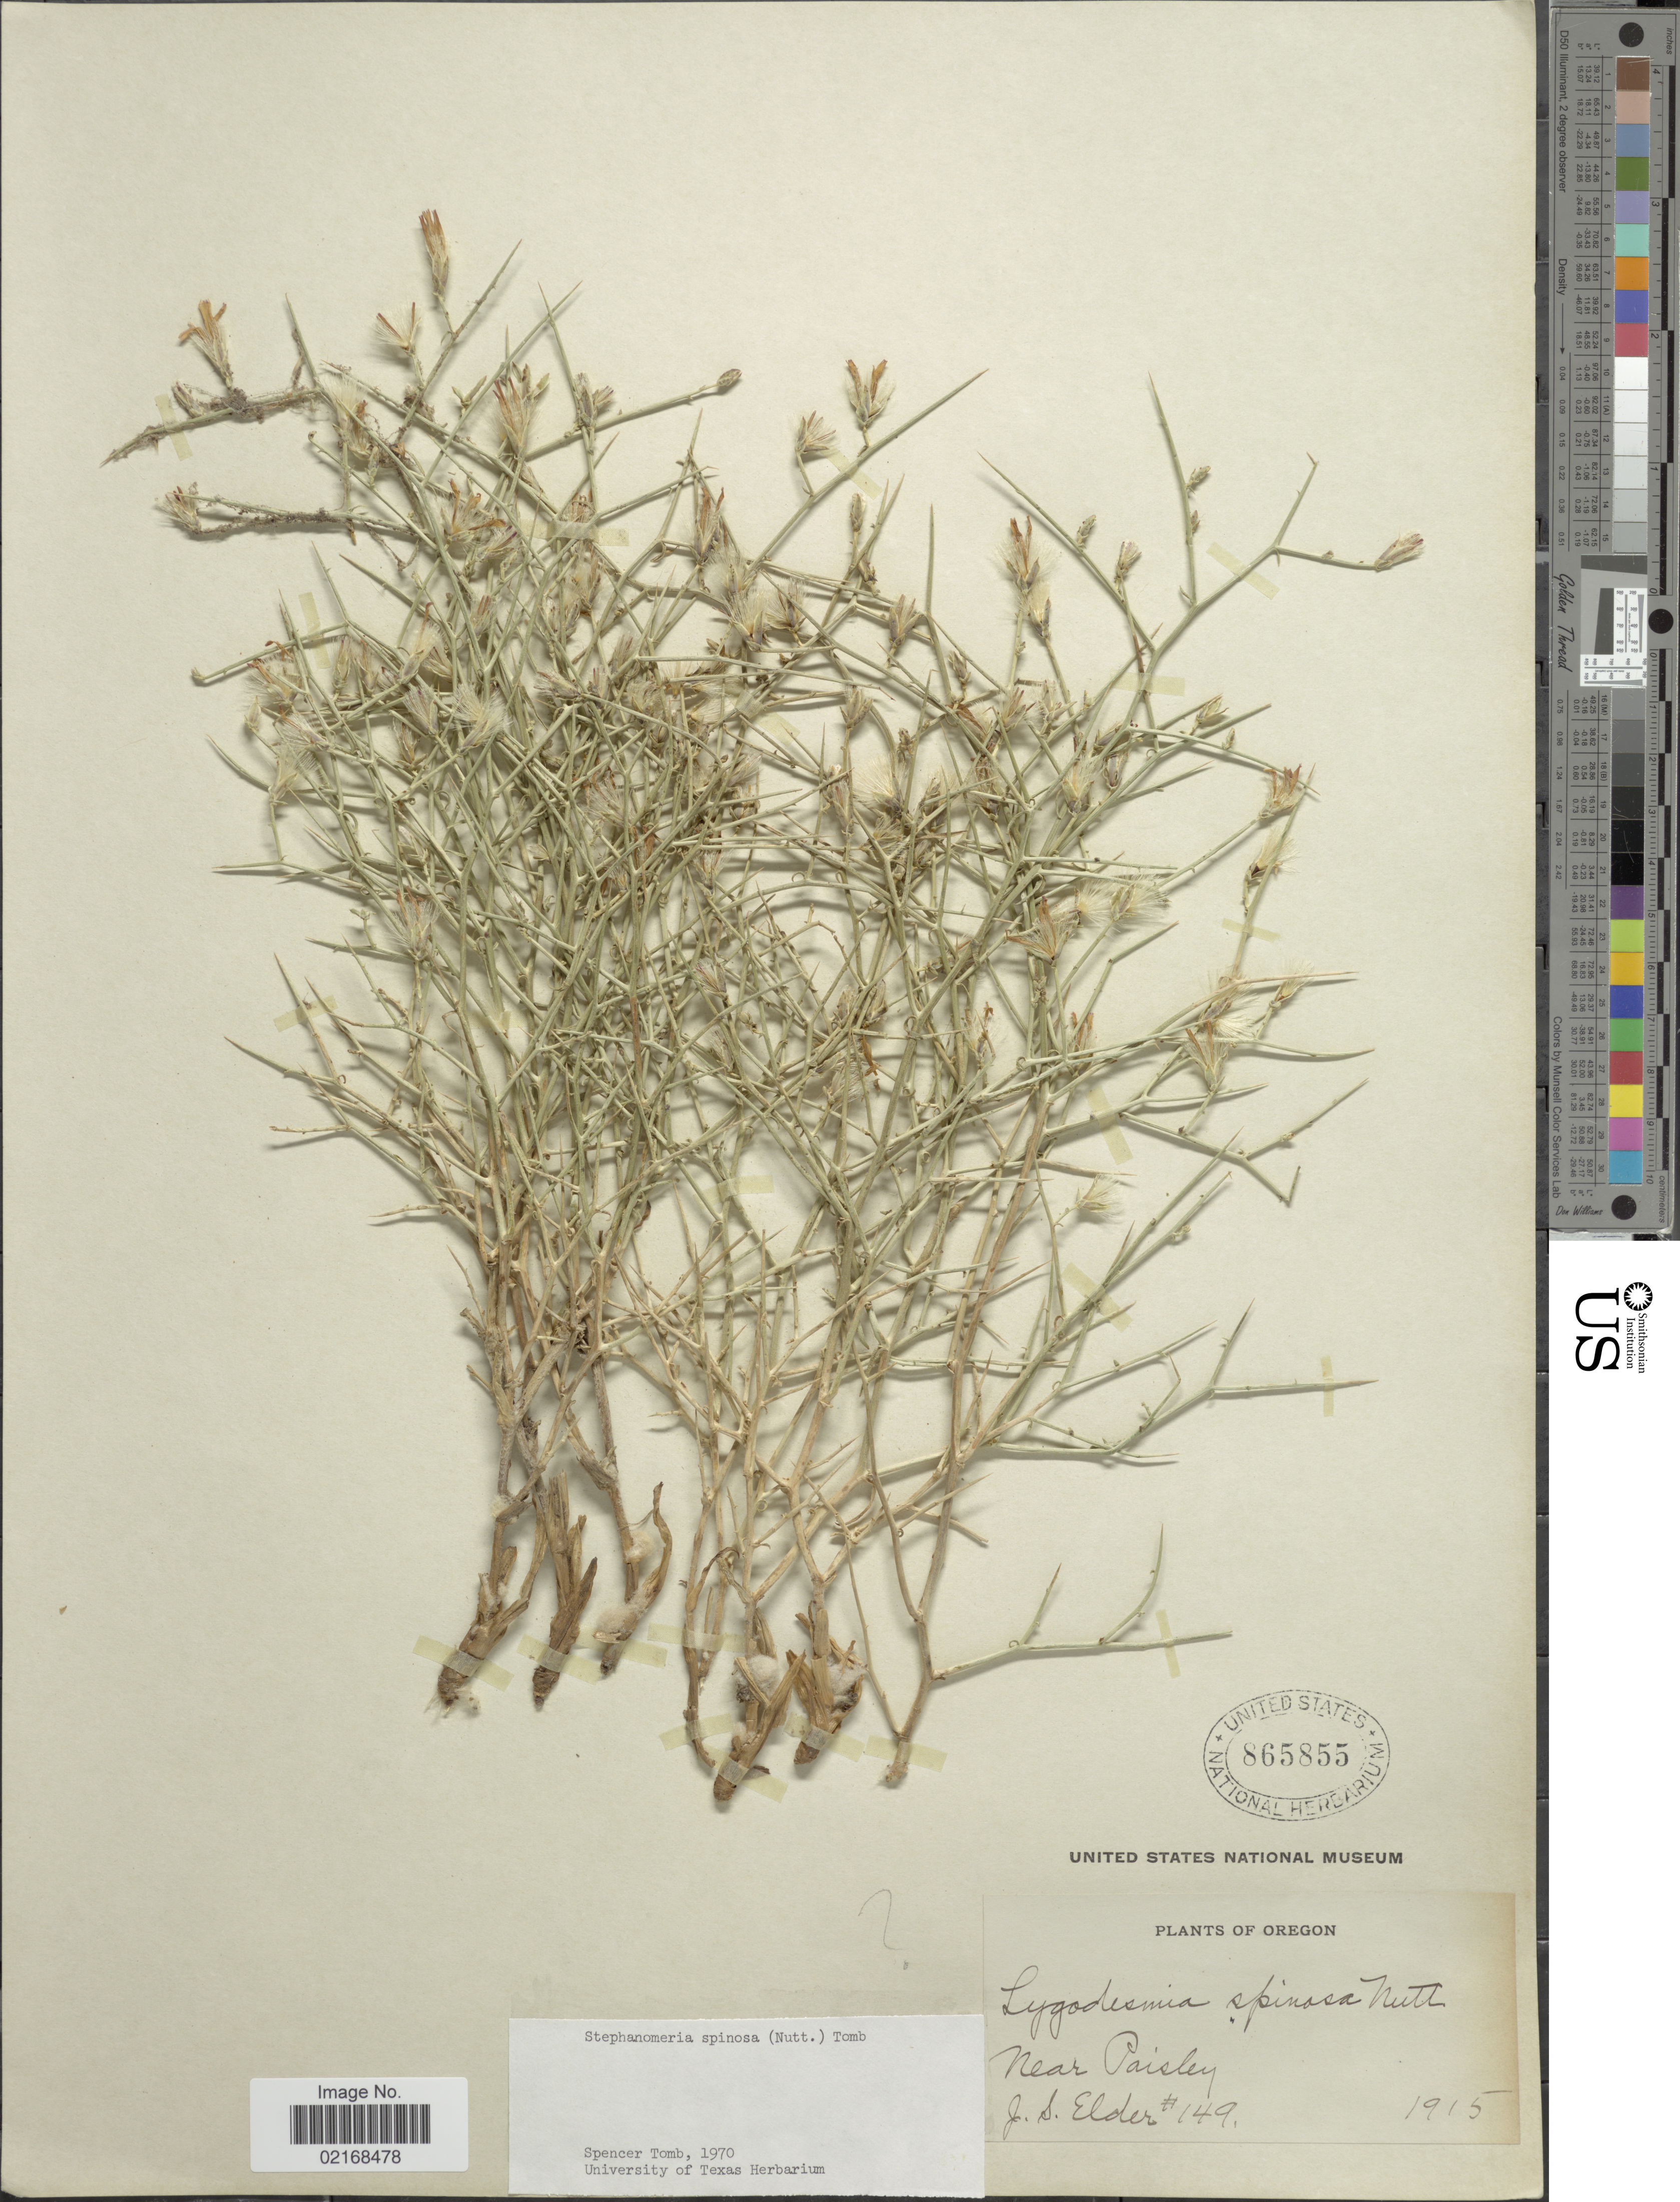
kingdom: Plantae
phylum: Tracheophyta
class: Magnoliopsida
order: Asterales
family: Asteraceae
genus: Pleiacanthus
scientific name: Pleiacanthus spinosus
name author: (Nutt.) Rydb.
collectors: J. Elder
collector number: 149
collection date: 1915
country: United States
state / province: Oregon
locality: Near Paisley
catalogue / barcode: US 865855